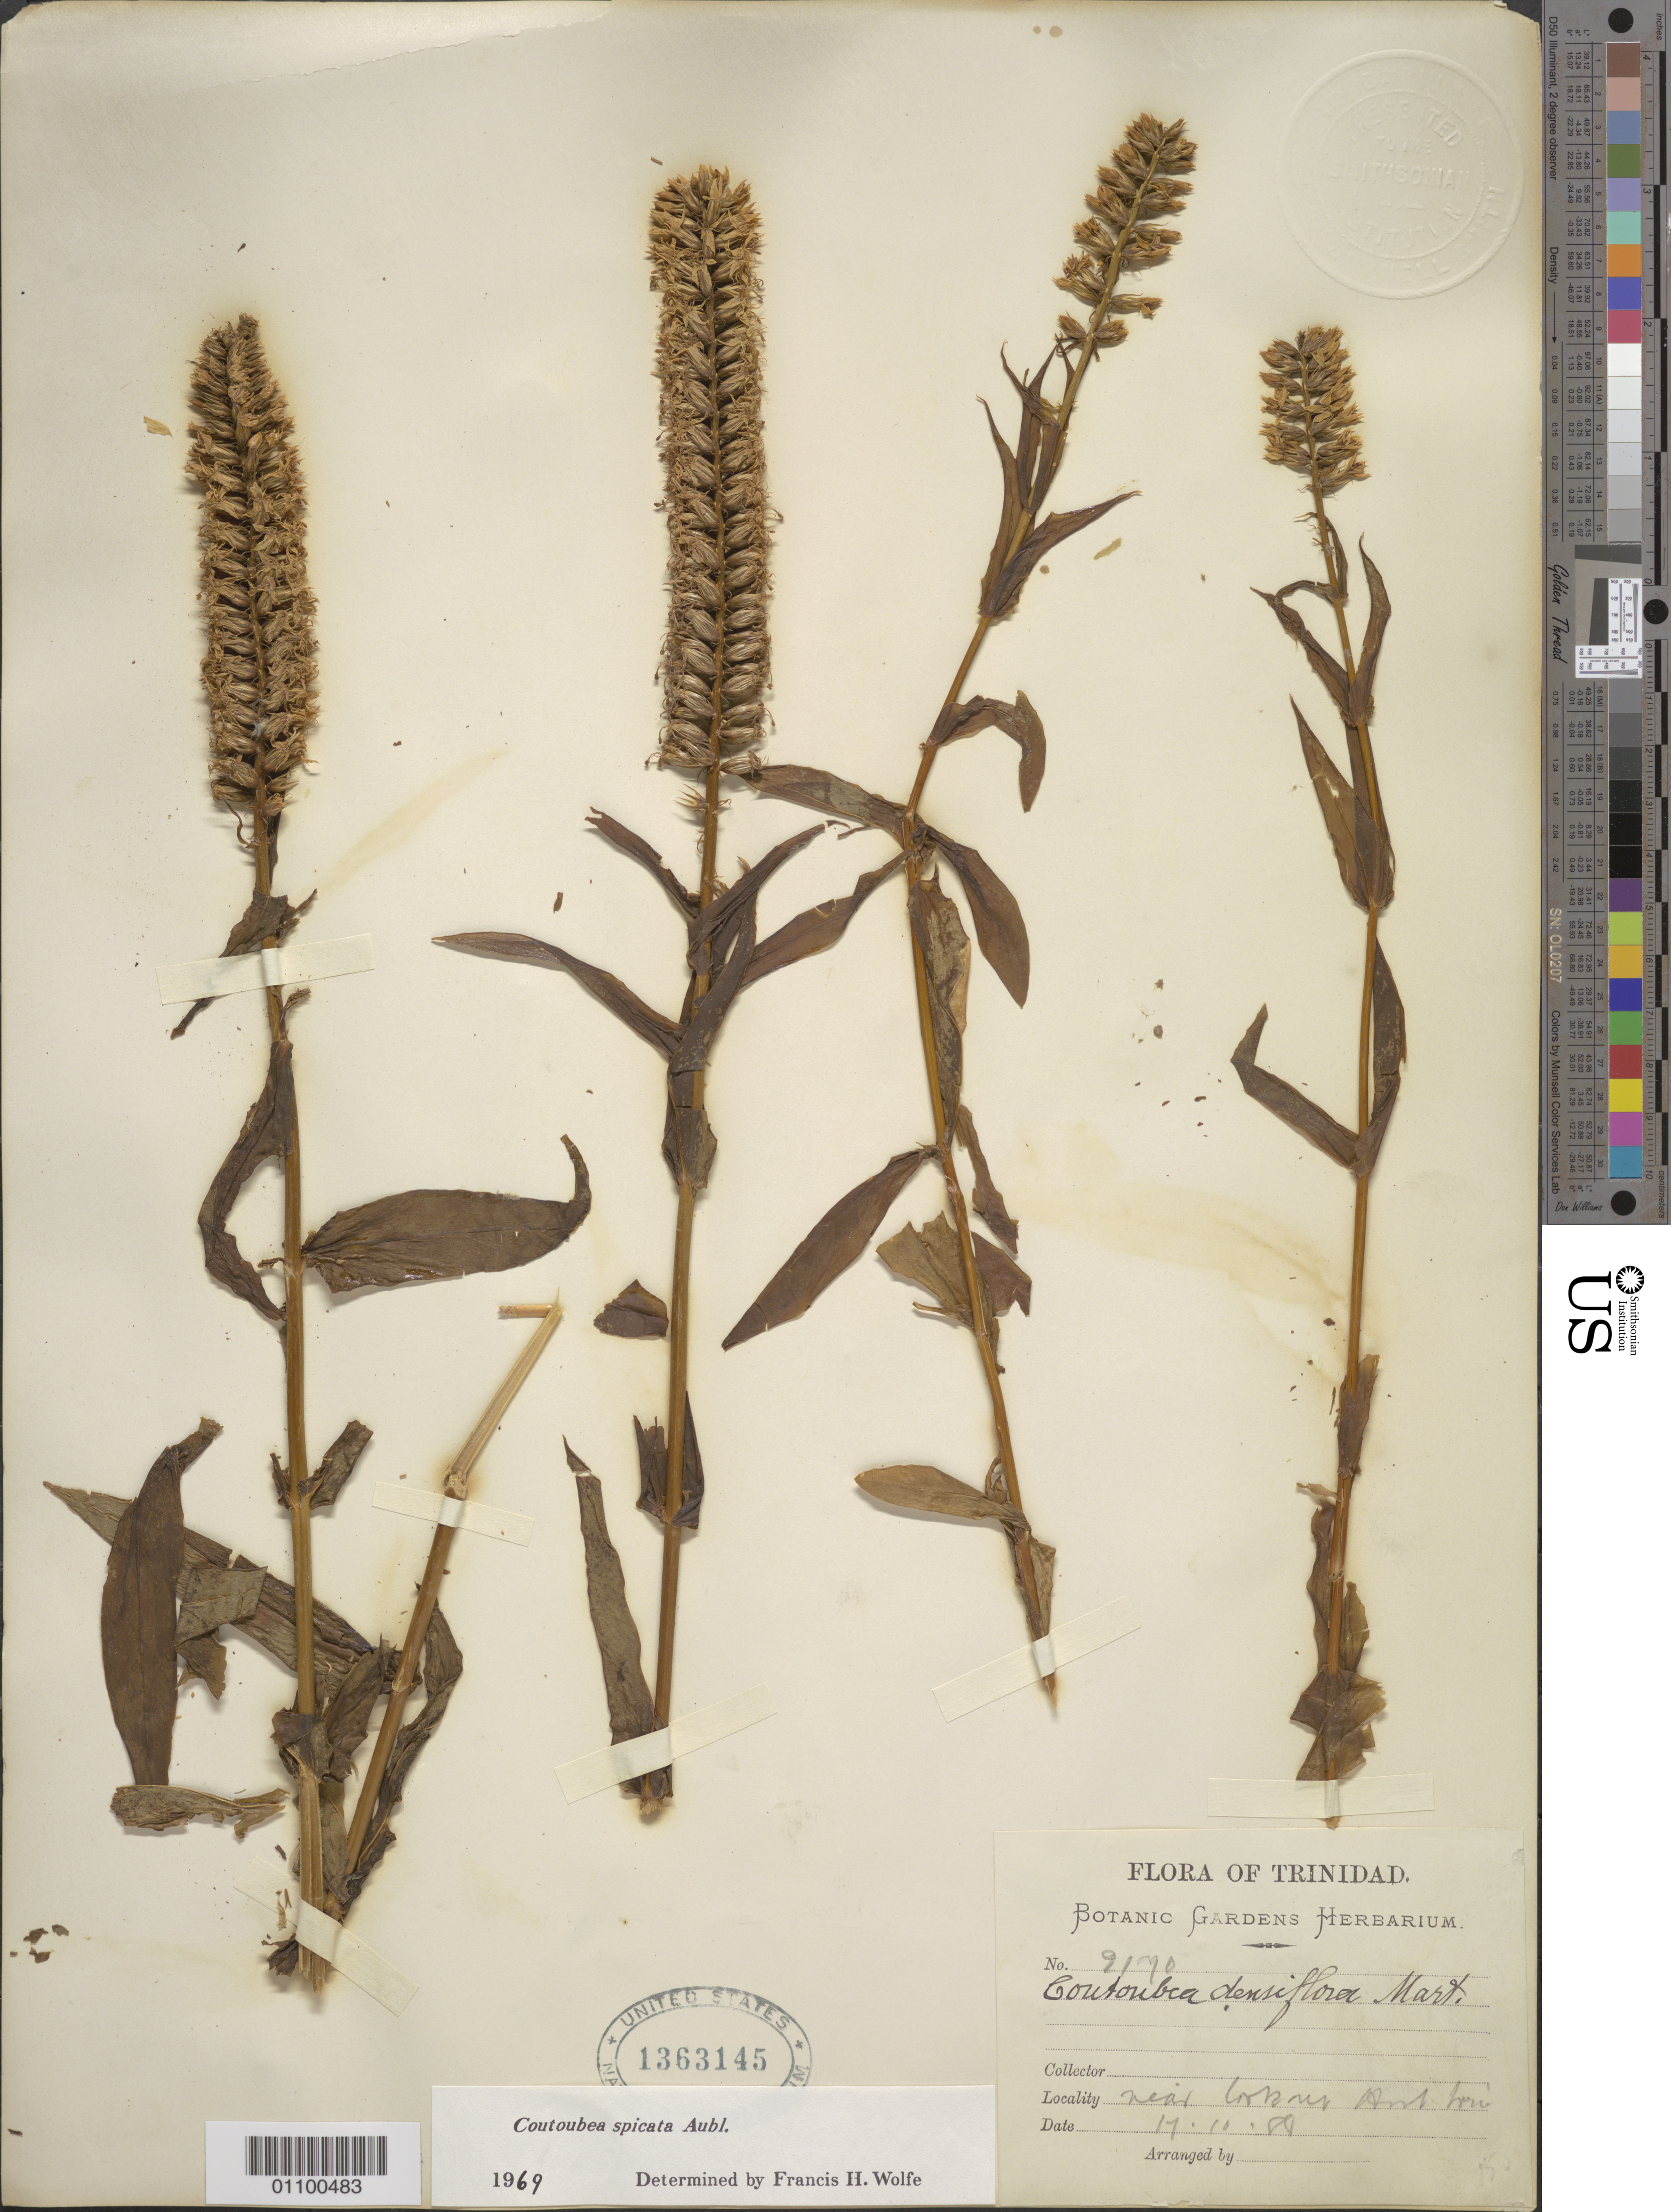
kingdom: Plantae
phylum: Tracheophyta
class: Magnoliopsida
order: Gentianales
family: Gentianaceae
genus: Coutoubea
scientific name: Coutoubea spicata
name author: Aubl.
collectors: Botanic Gardens Herbarium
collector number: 2170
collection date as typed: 17 Oct 1888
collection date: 1888-10-17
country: Trinidad and Tobago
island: Trinidad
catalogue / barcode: US 1363145